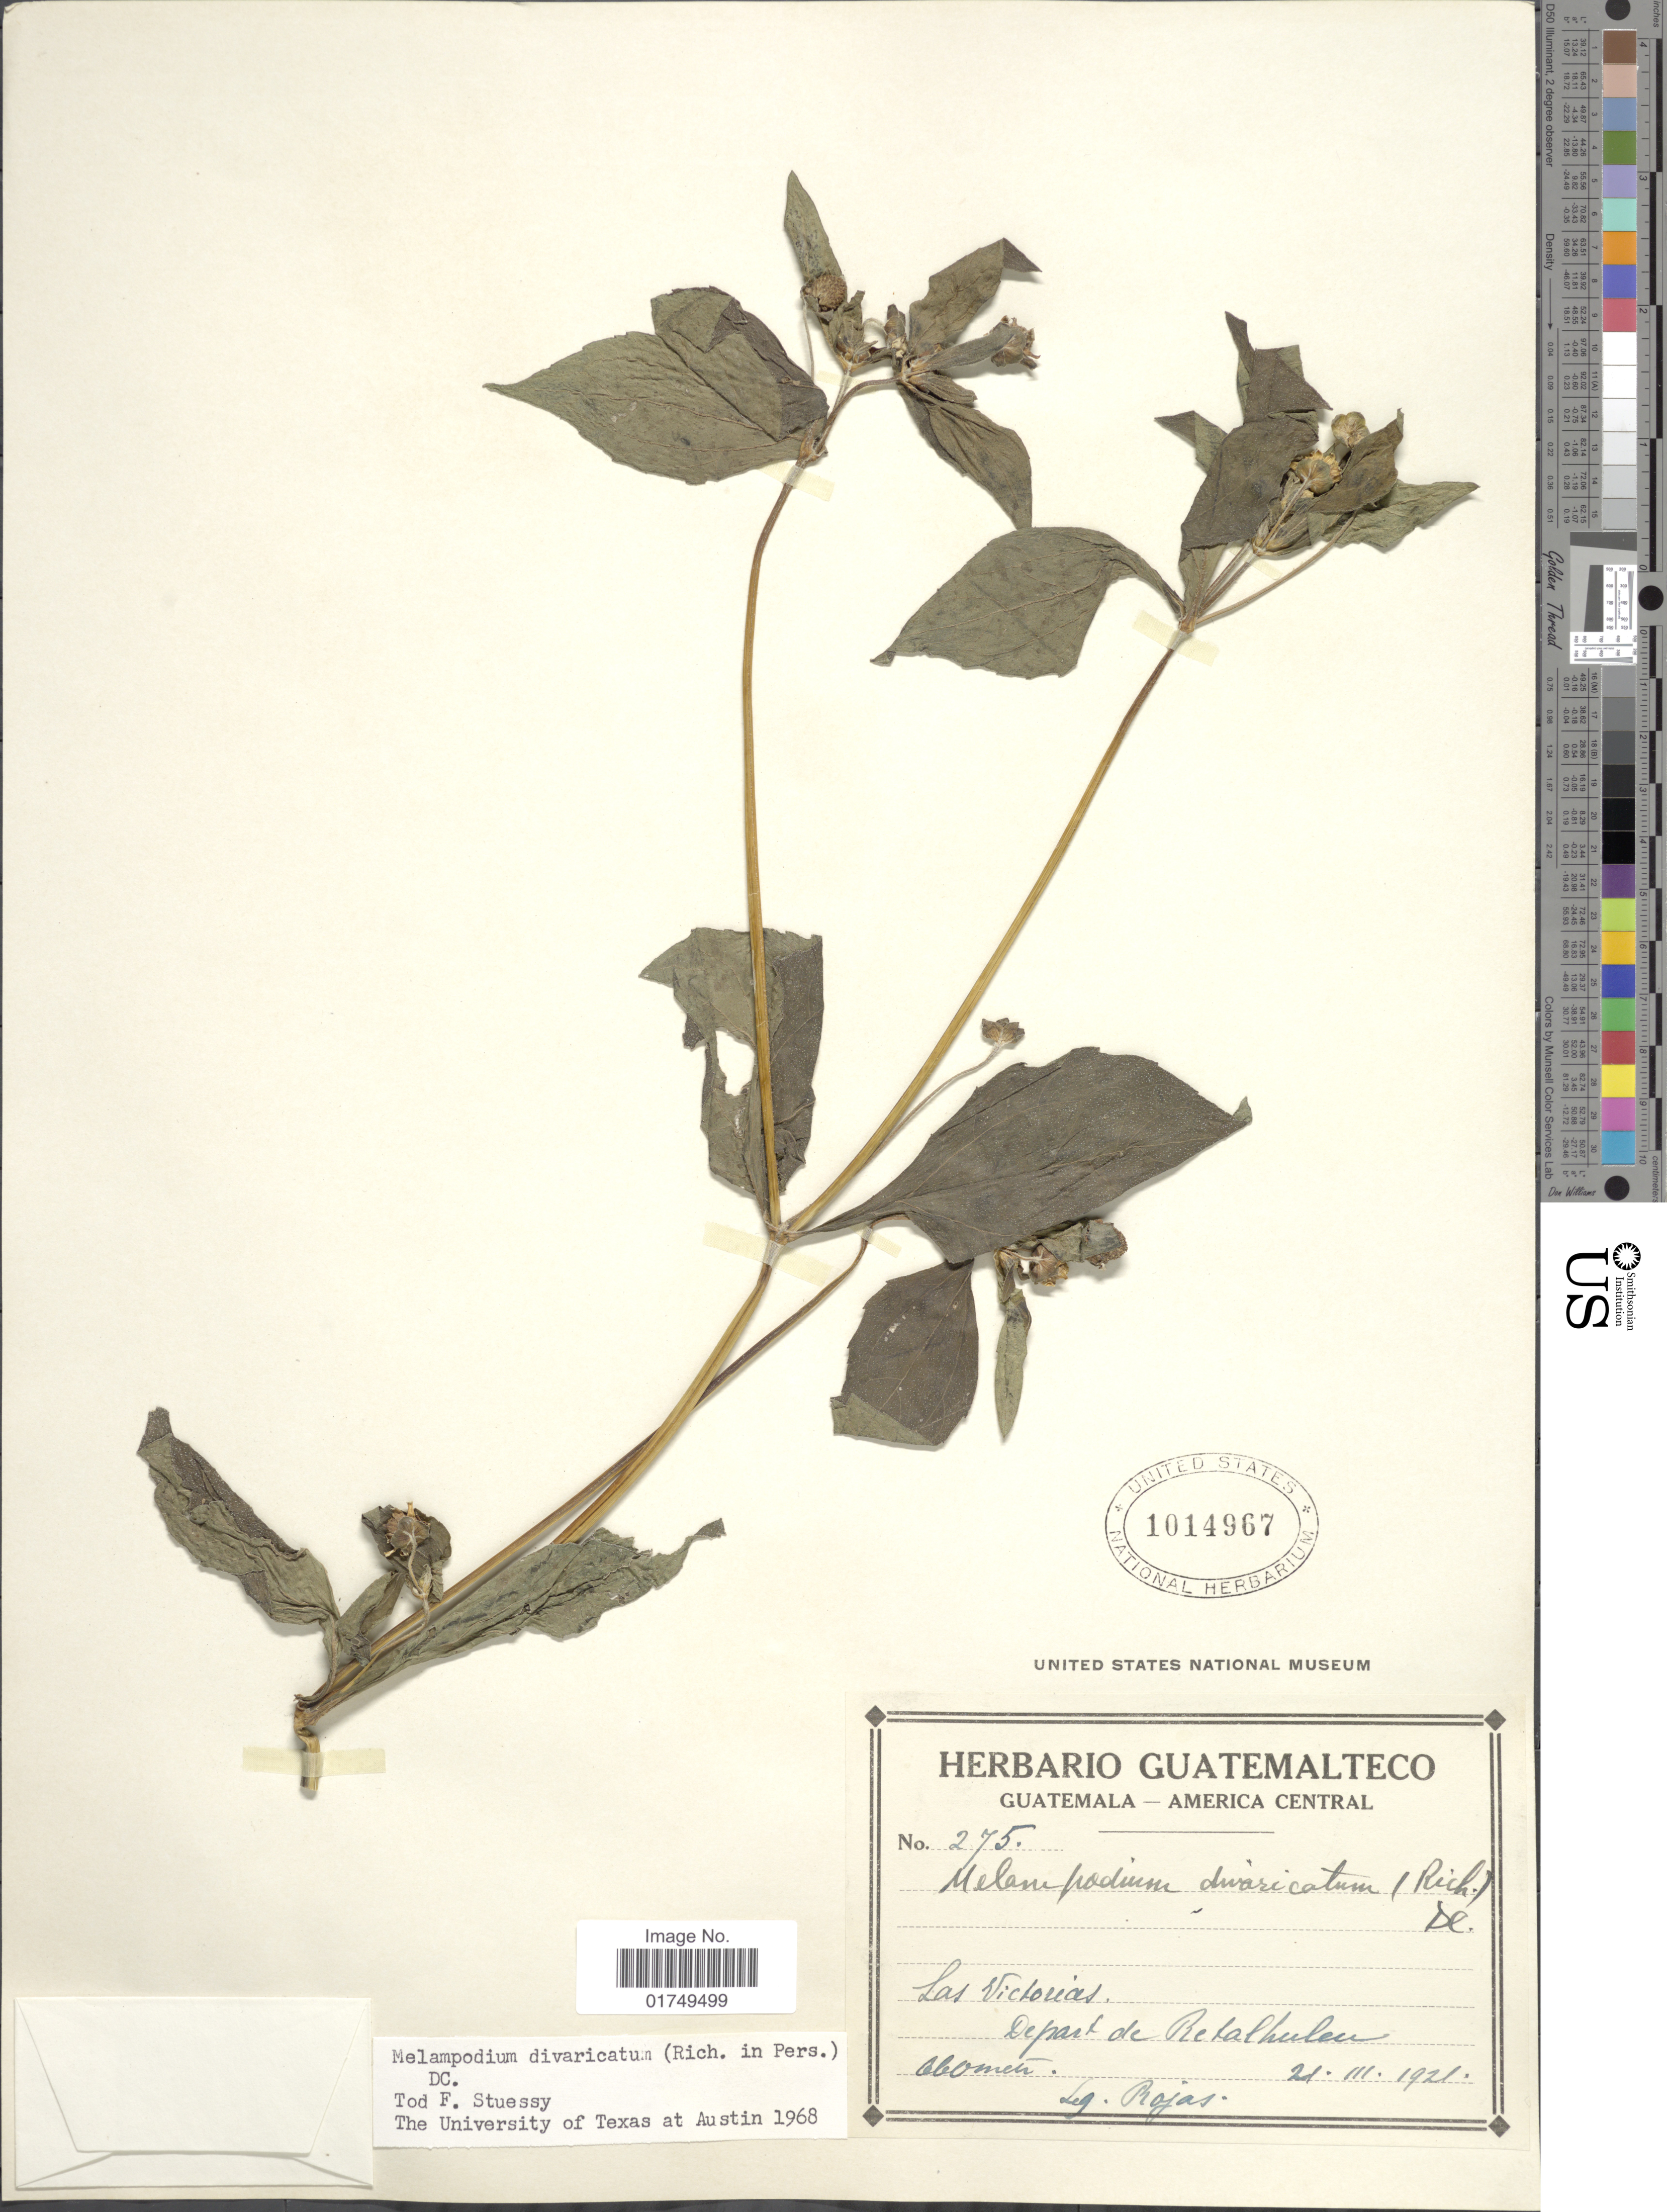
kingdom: Plantae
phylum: Tracheophyta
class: Magnoliopsida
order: Asterales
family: Asteraceae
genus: Melampodium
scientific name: Melampodium divaricatum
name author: (Rich.) DC.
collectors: Rojas, --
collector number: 275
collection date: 1921-03-21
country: Guatemala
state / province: Retalhuleu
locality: Las Victouas, Depart de Retalhuleu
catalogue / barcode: US 1014967